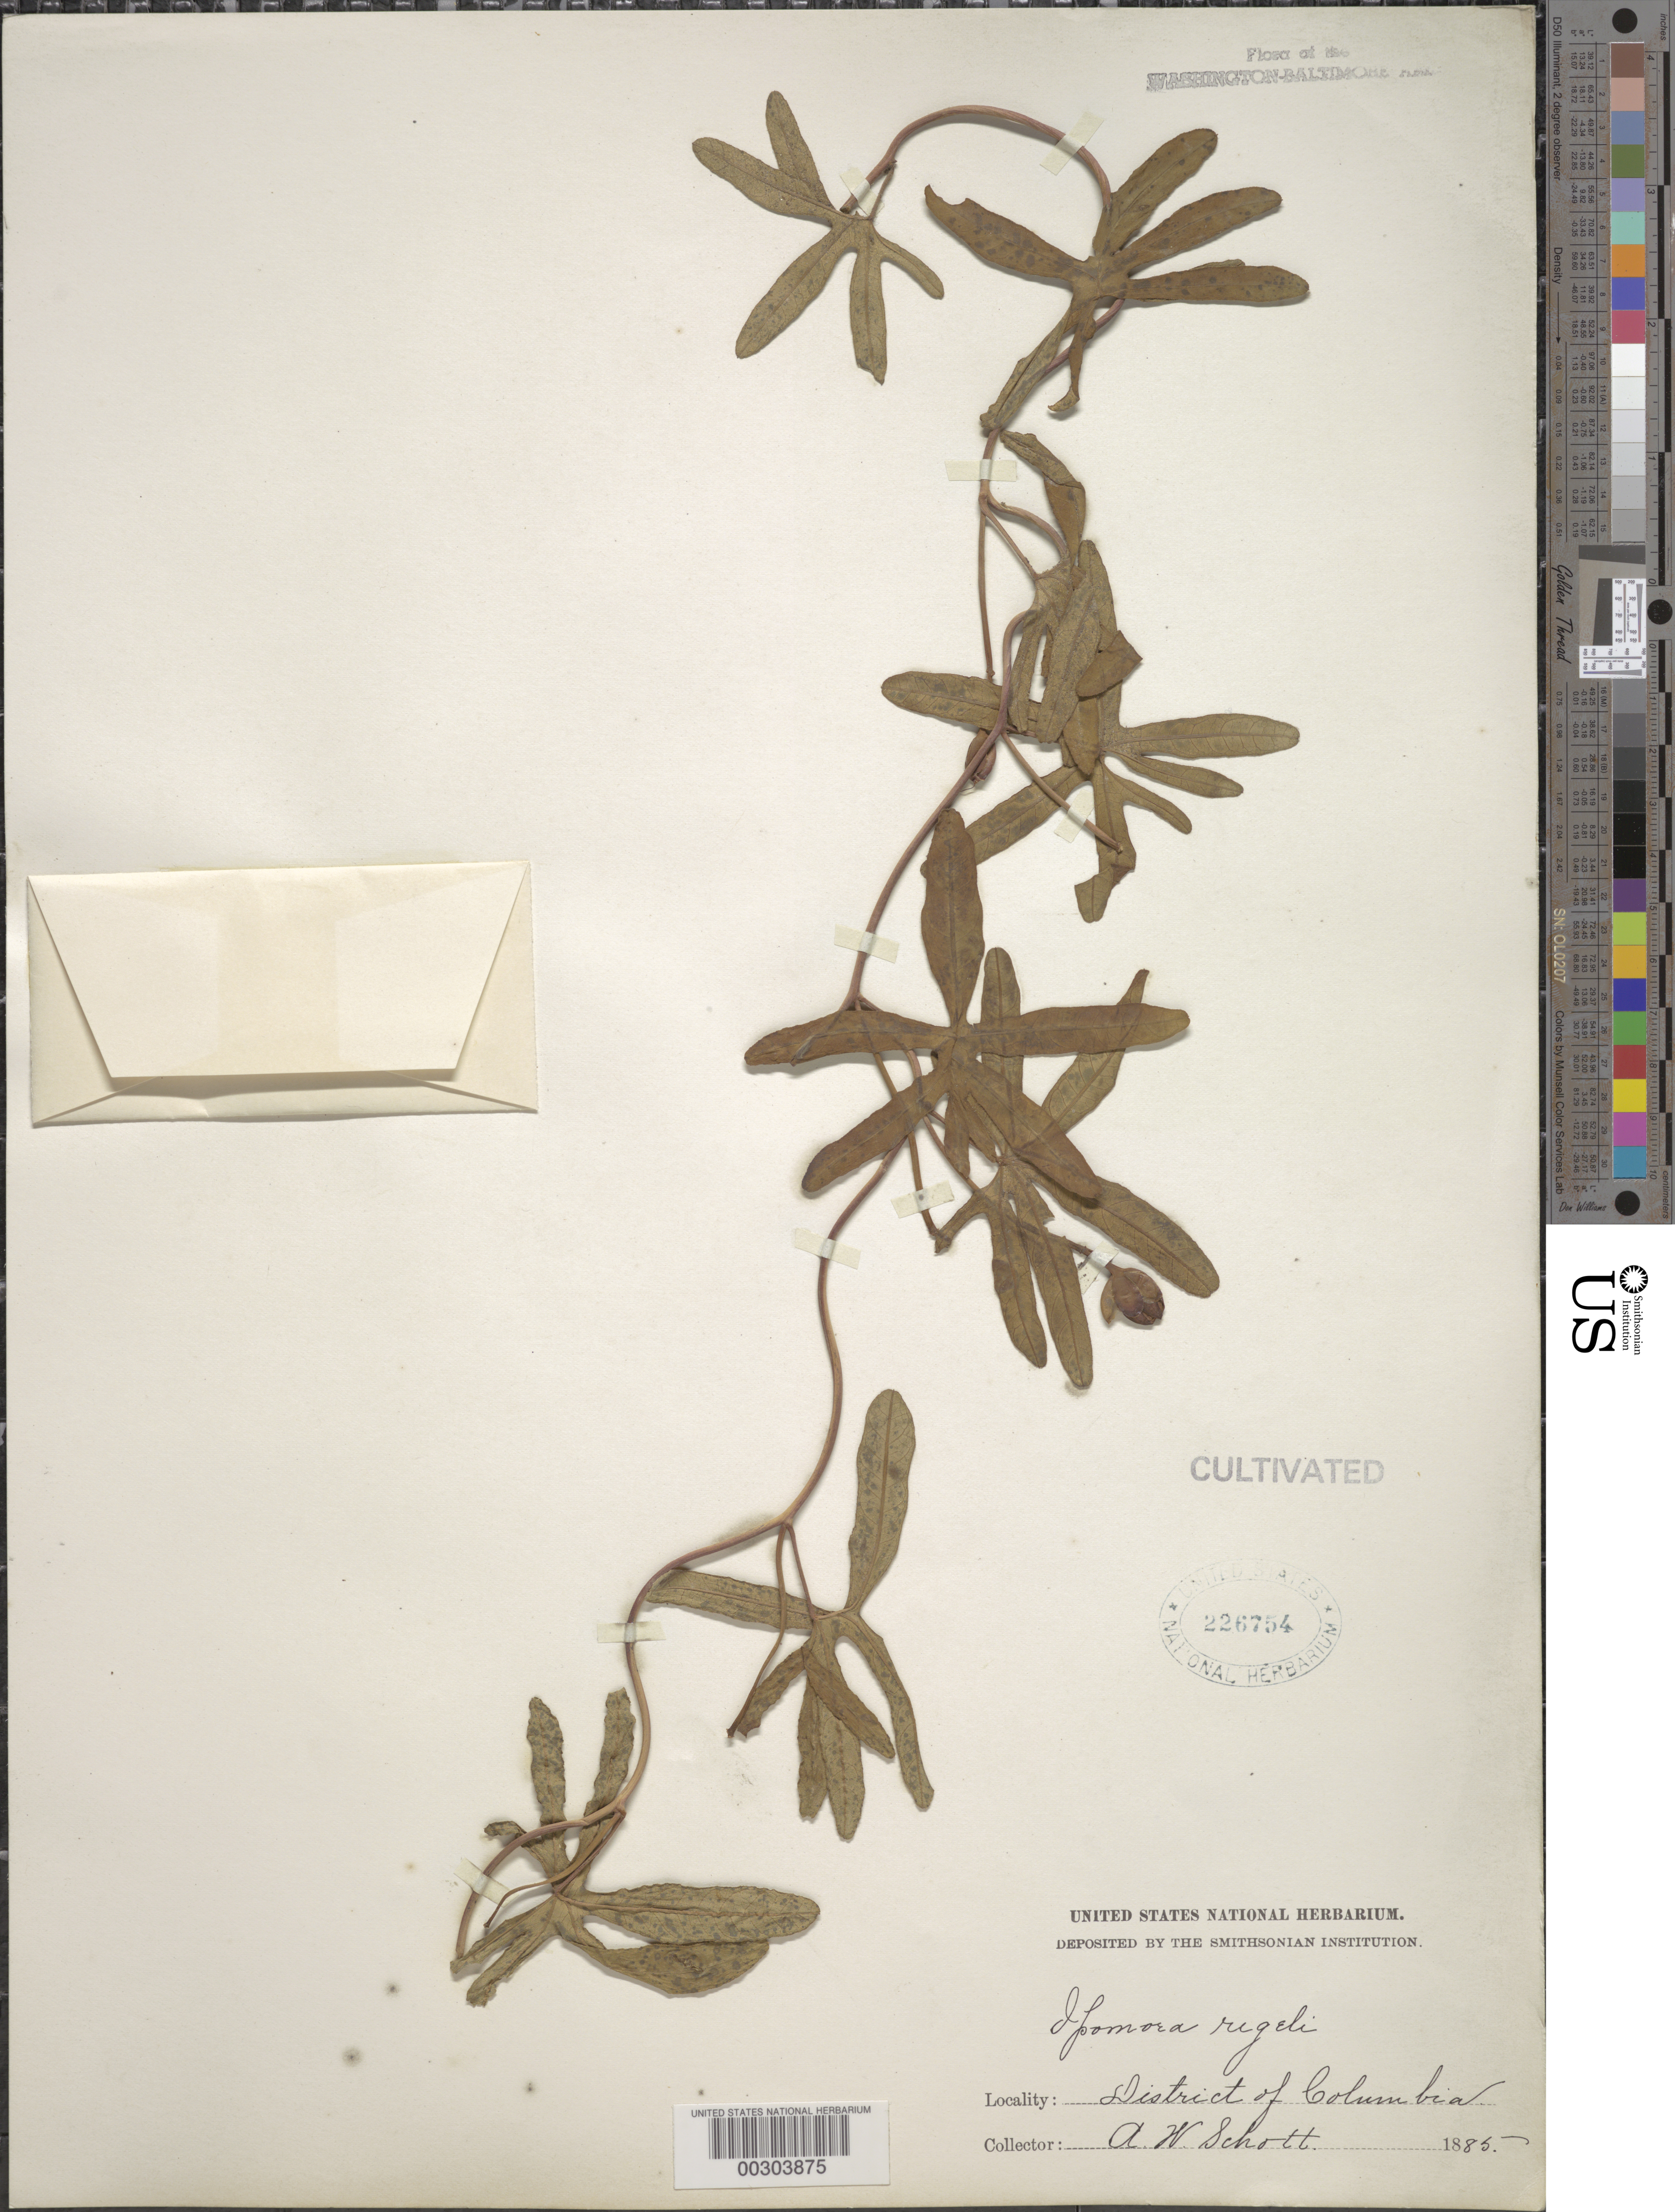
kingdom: Plantae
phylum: Tracheophyta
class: Magnoliopsida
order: Solanales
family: Convolvulaceae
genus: Ipomoea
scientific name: Ipomoea sp.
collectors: A. W. Schott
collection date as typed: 1885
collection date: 1885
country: United States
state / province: District of Columbia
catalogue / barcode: US 226754